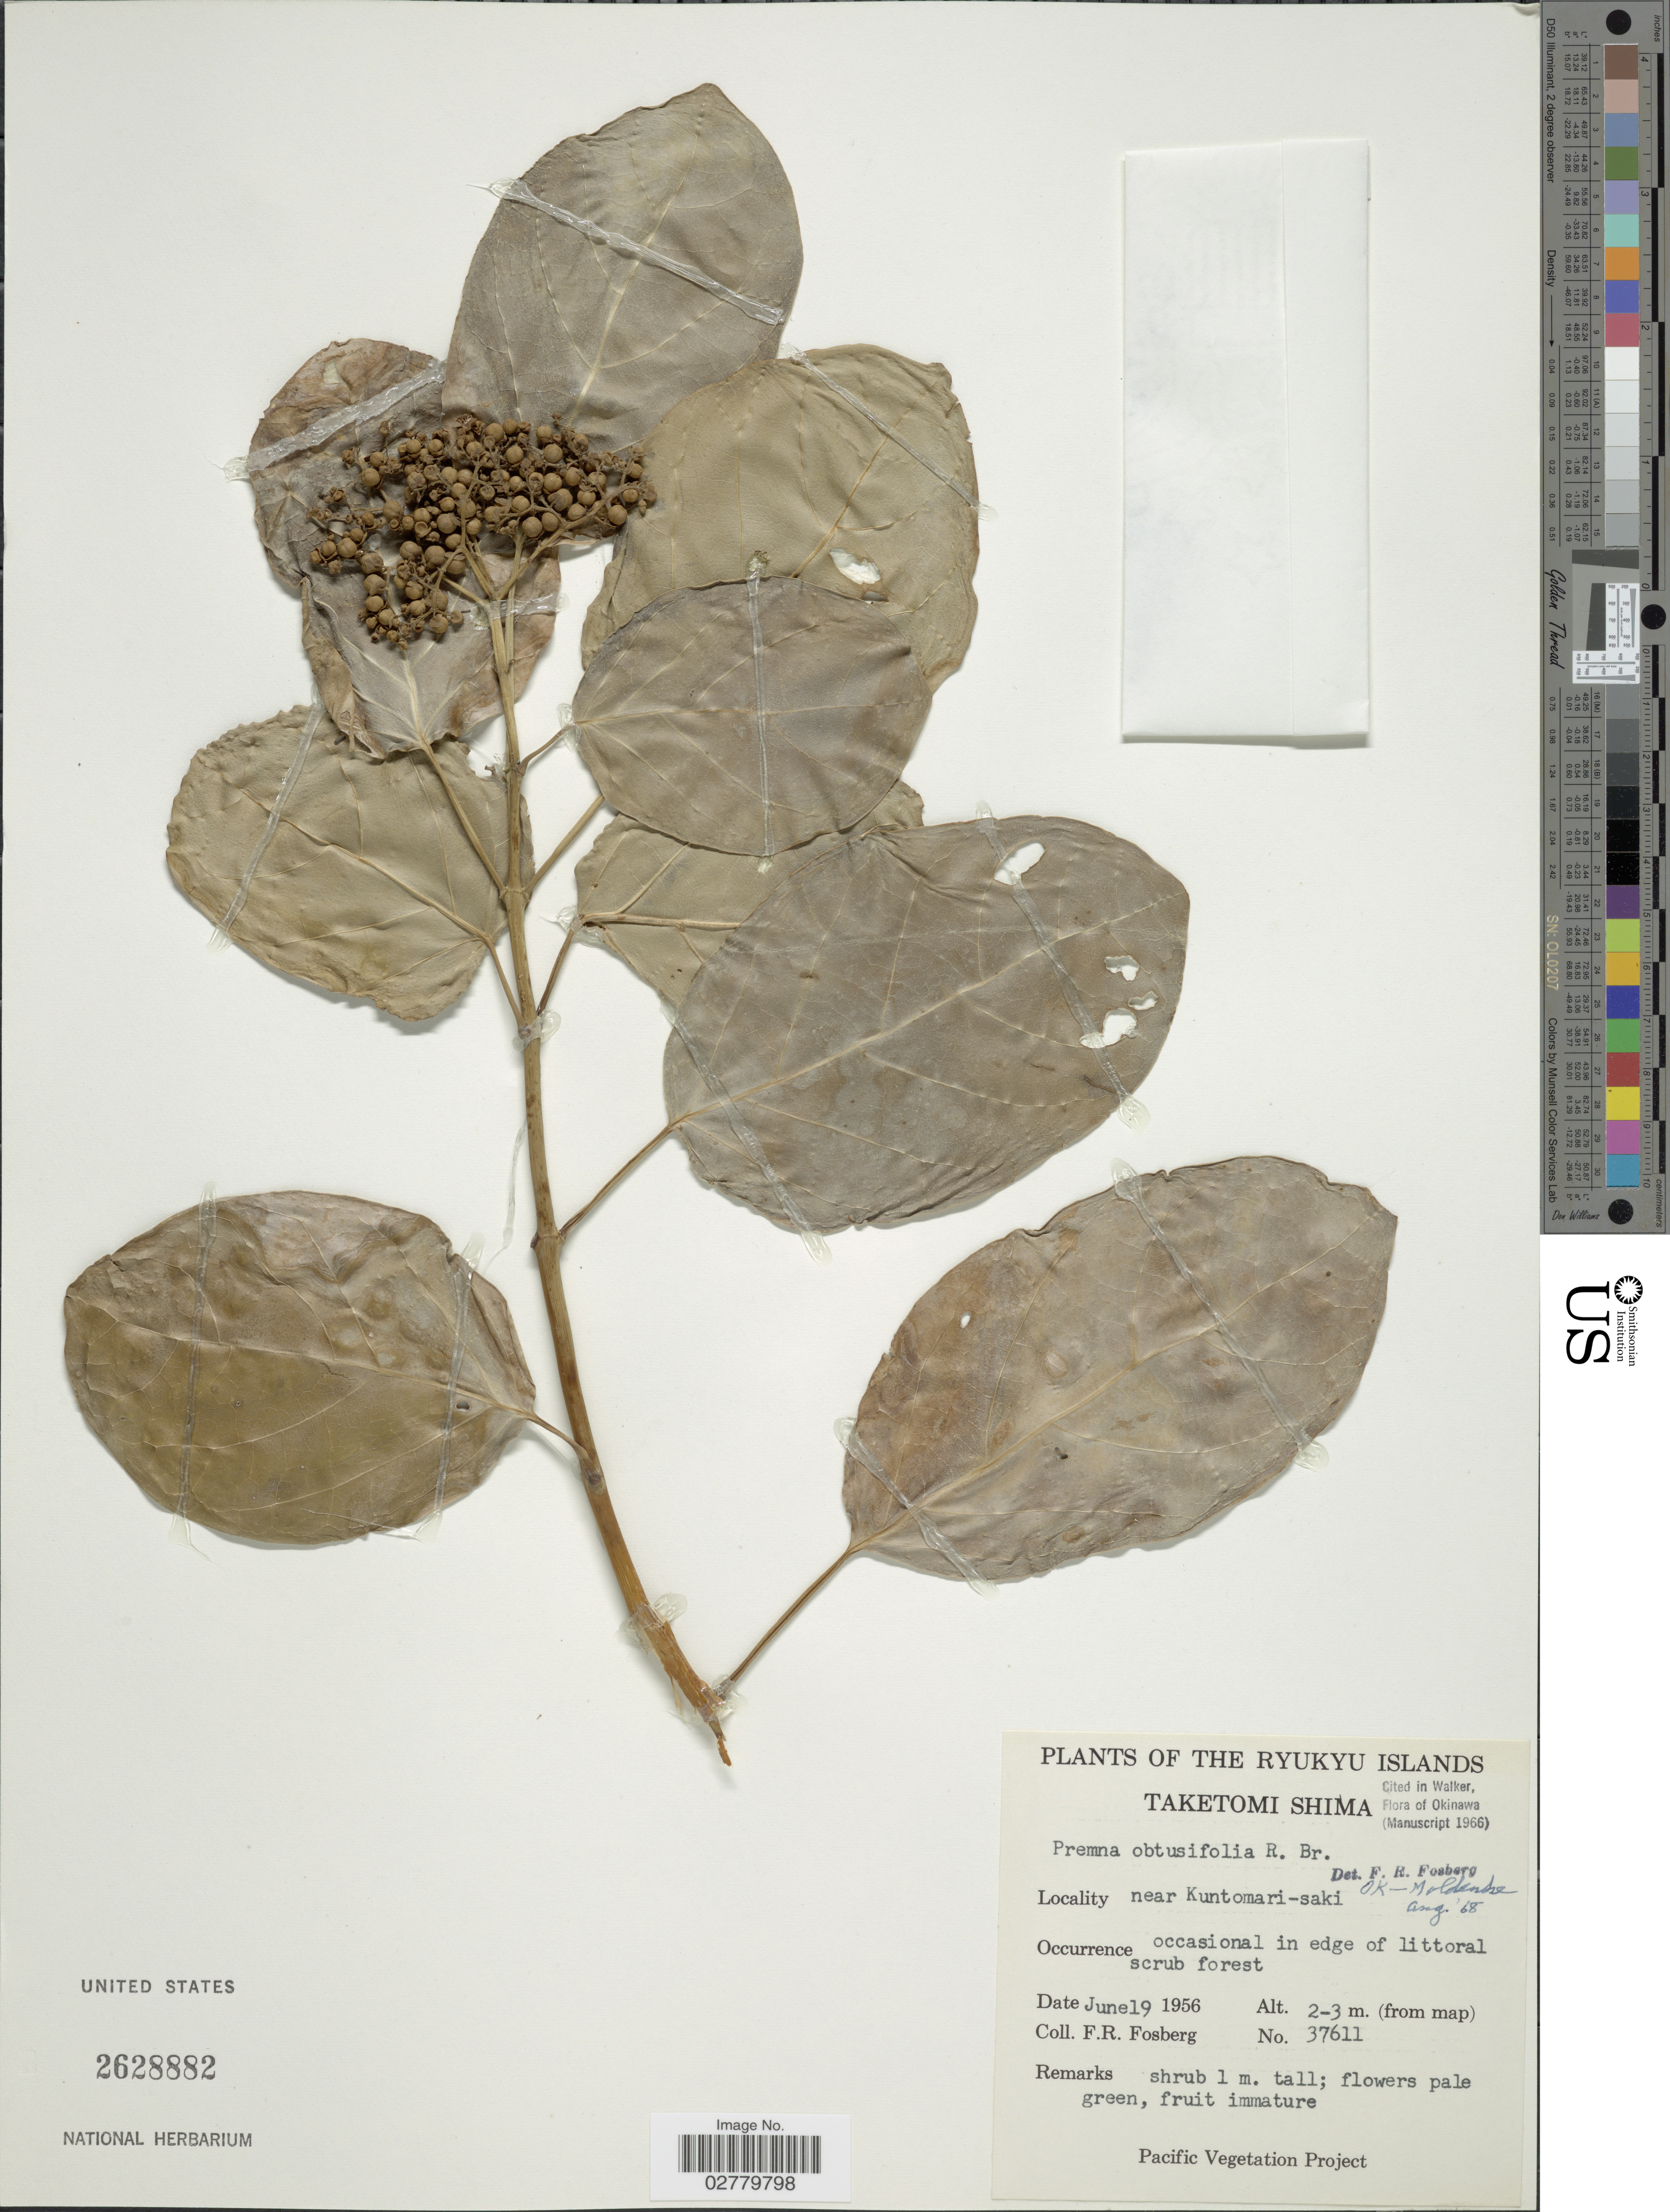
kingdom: Plantae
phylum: Tracheophyta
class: Magnoliopsida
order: Lamiales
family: Lamiaceae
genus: Premna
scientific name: Premna obtusifolia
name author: R. Br.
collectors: F. R. Fosberg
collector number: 37611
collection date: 1956-06-19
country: Japan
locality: The Ryukyu Islands. Taketomi Shima, near Kuntomari-saki.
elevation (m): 2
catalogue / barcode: US 2628882